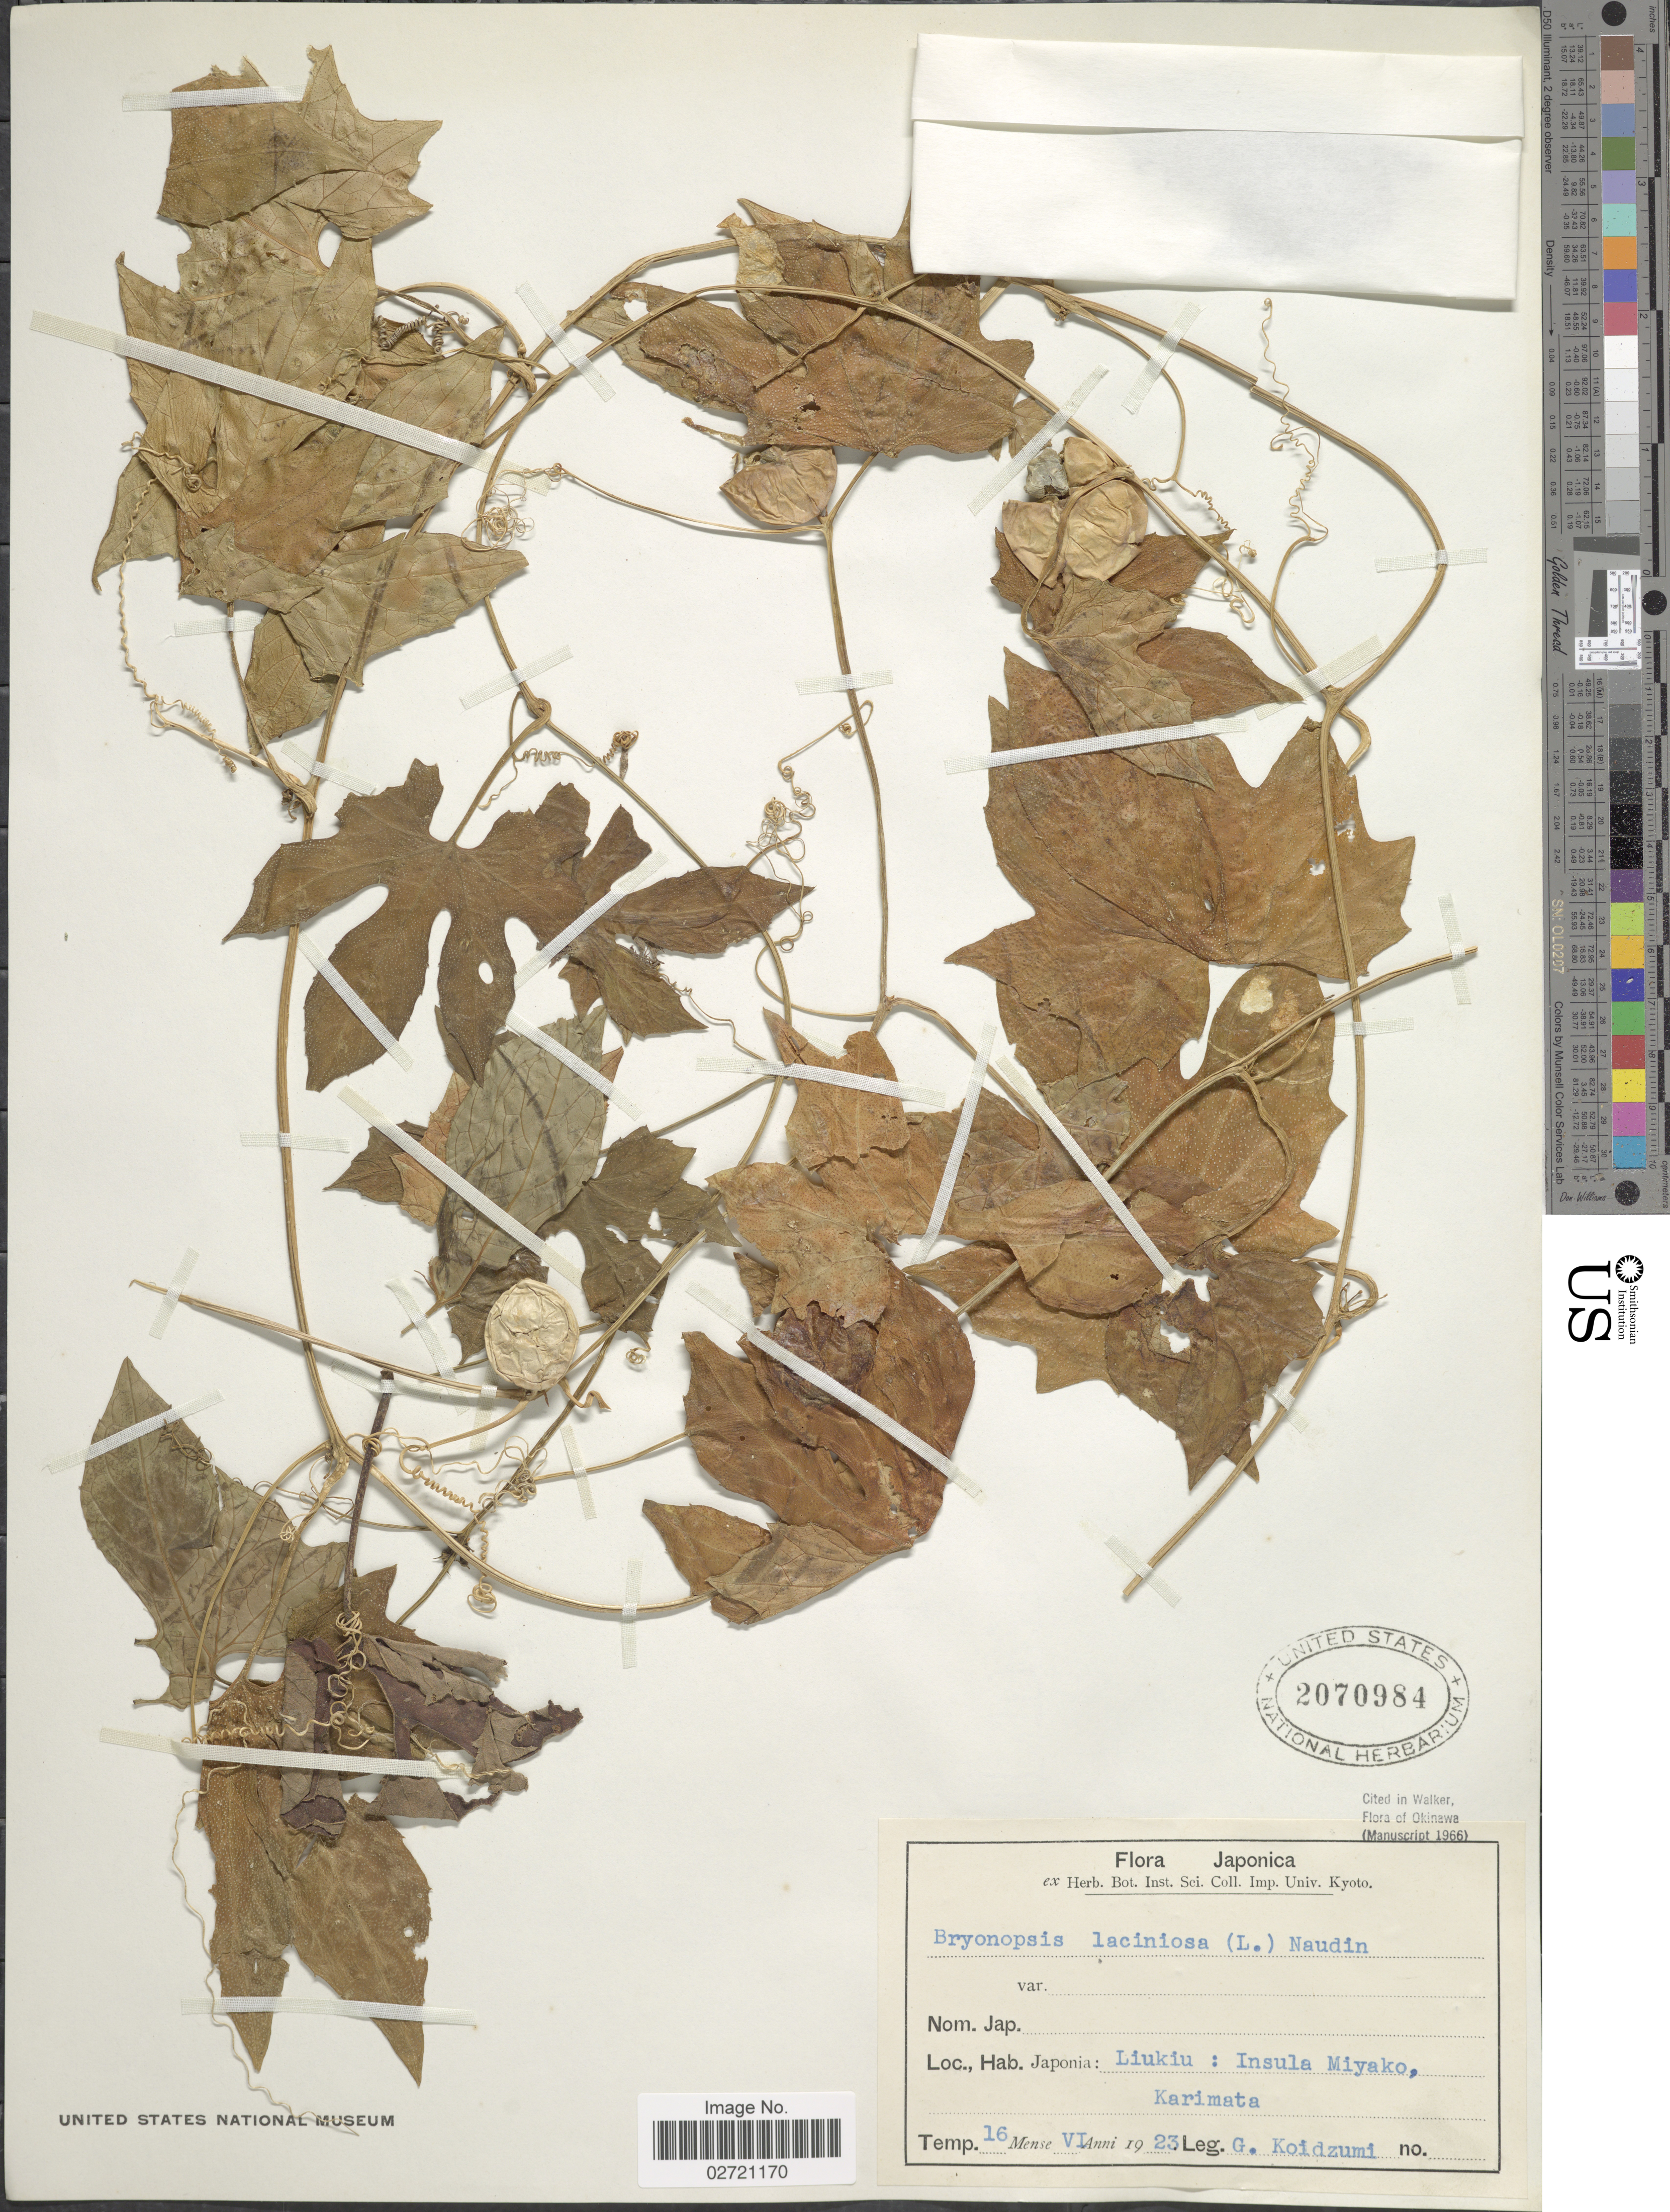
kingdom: Plantae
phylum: Tracheophyta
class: Magnoliopsida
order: Cucurbitales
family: Cucurbitaceae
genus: Diplocyclos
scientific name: Diplocyclos palmatus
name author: (L.) C. Jeffrey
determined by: Strong, Mark T., (BOT), Smithsonian Institution - National Museum of Natural History (UNITED STATES)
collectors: G. Koidzumi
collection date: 1923-06-16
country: Japan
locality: Liukiu: Insula Miyako, Karimata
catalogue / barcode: US 2070984